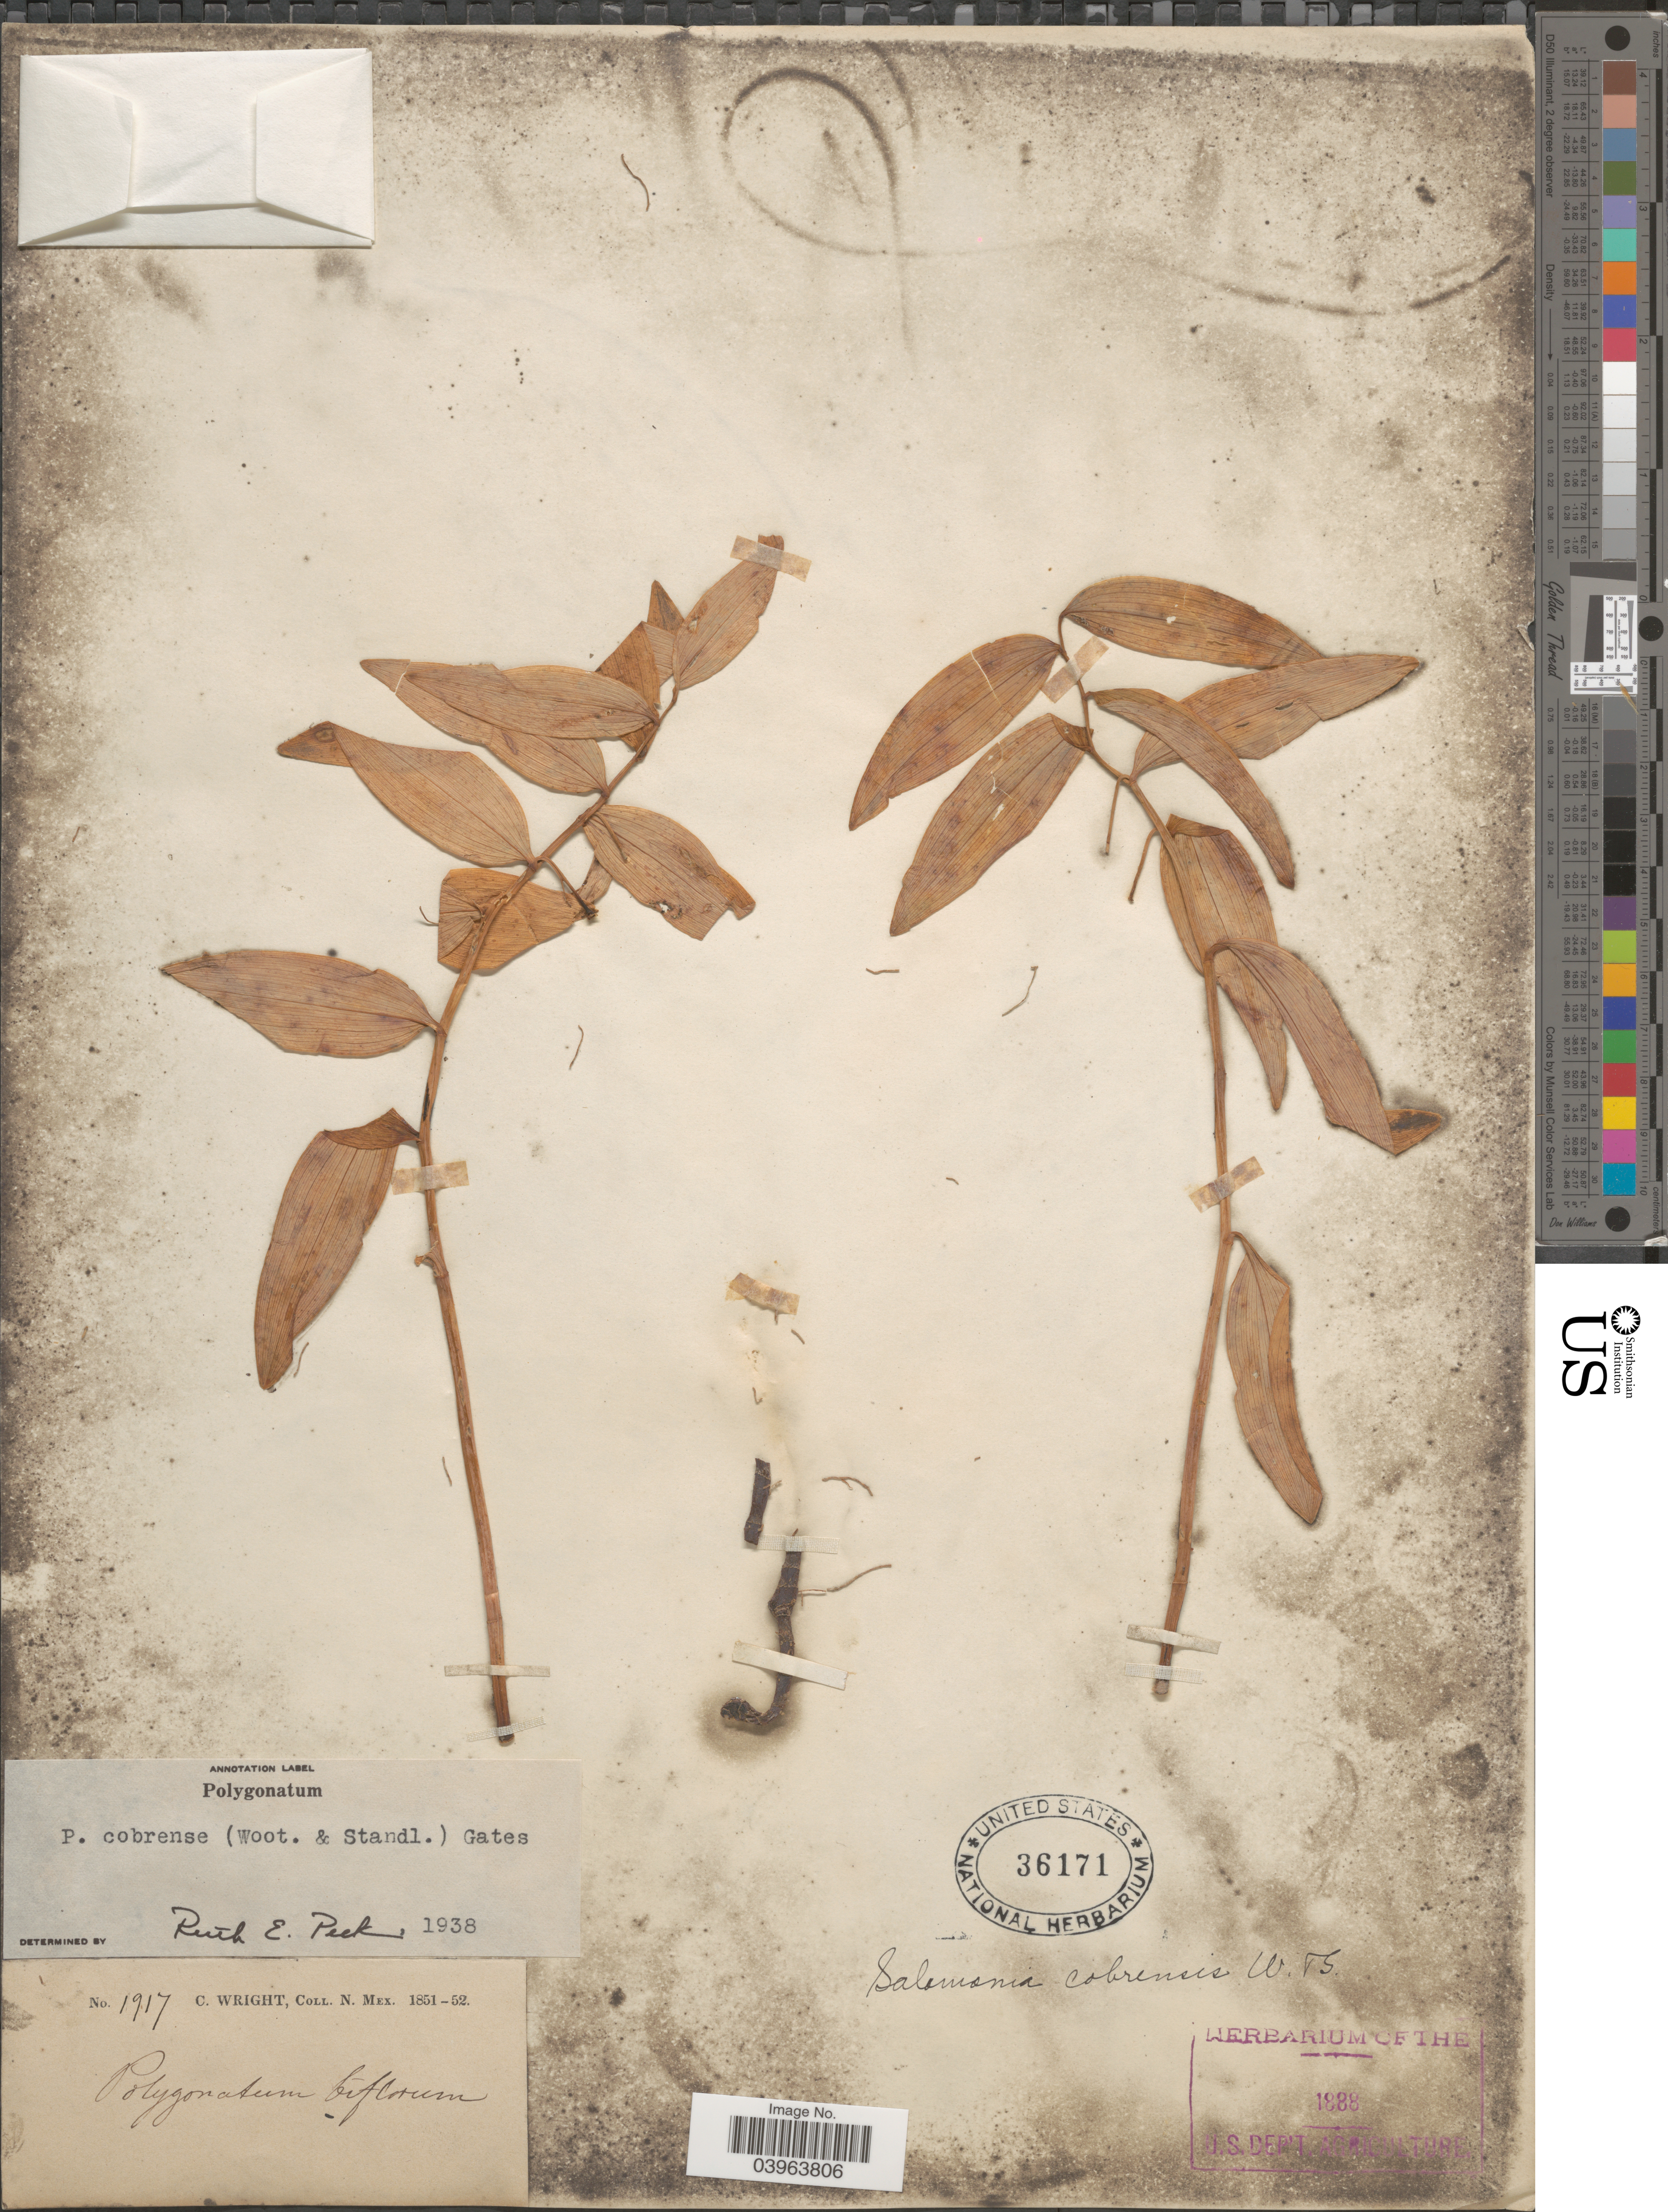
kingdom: Plantae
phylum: Tracheophyta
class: Liliopsida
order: Asparagales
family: Asparagaceae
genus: Polygonatum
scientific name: Polygonatum cobrense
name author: (Wooton & Standl.) R.R. Gates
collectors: C. Wright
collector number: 1917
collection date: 1851/1852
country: United States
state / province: New Mexico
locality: N. Mex.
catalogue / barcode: US 36171